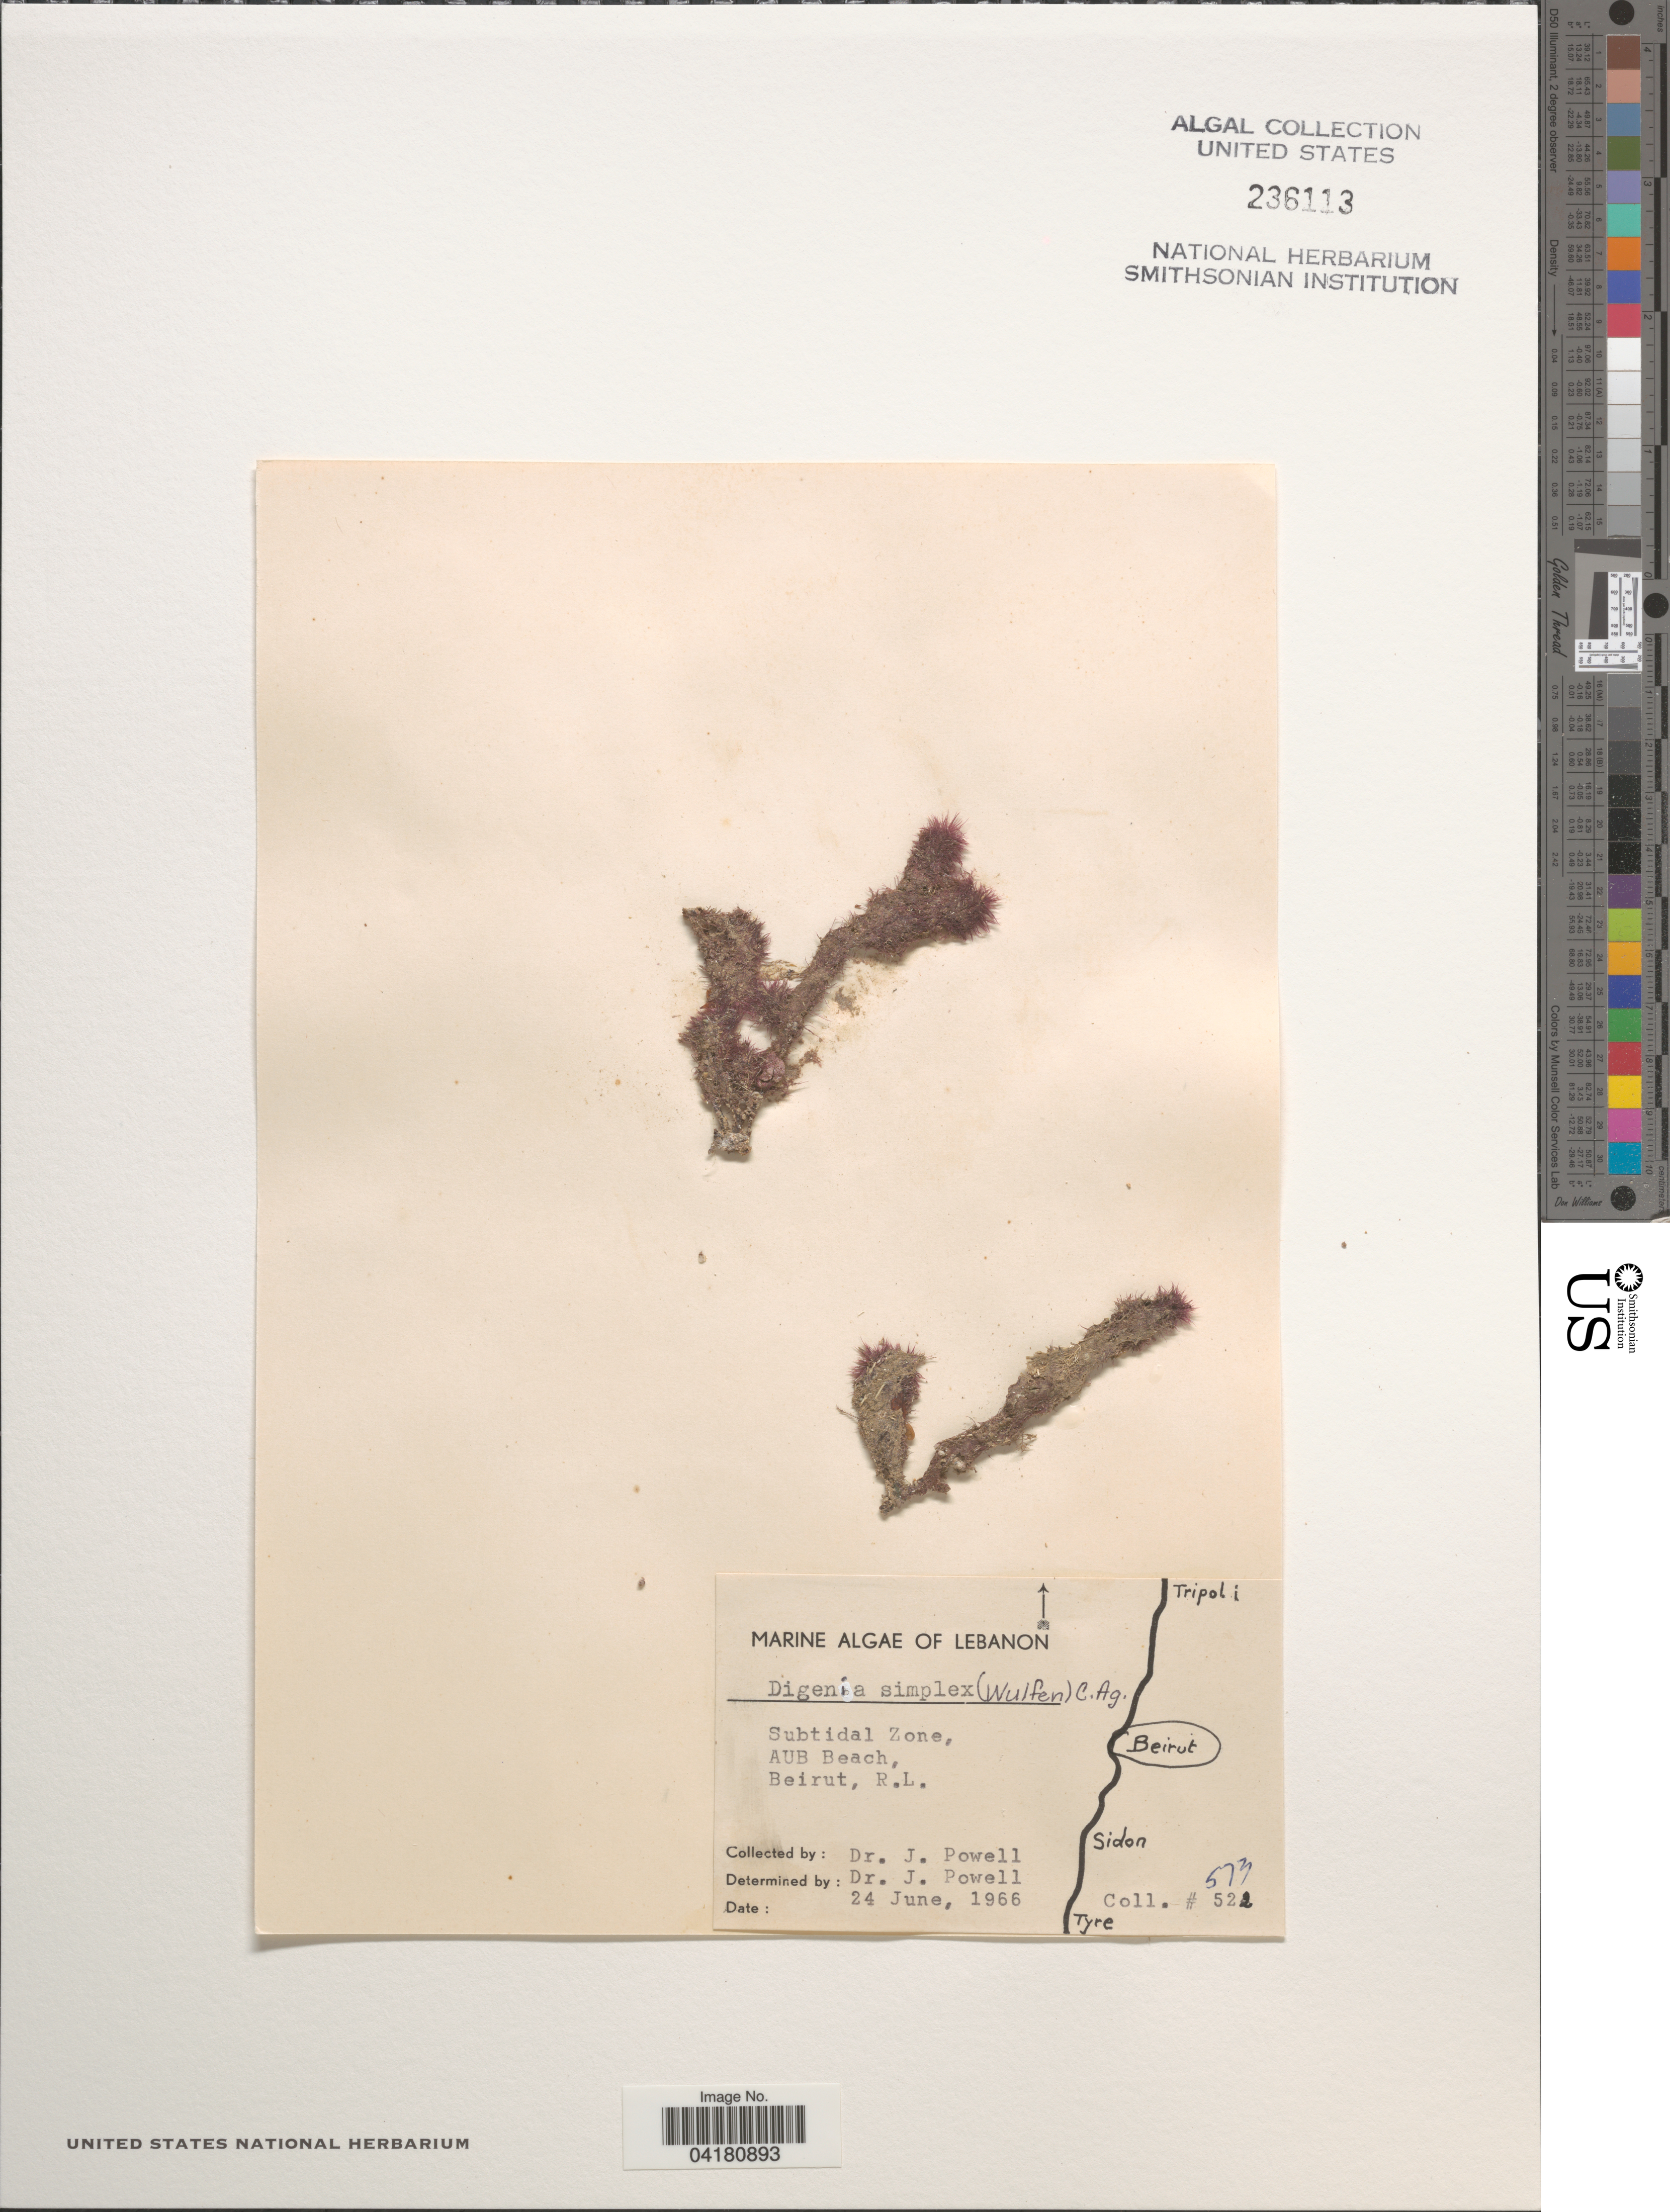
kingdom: Plantae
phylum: Rhodophyta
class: Florideophyceae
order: Ceramiales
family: Rhodomelaceae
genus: Digenea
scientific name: Digenea simplex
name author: (Wulfen) C. Agardh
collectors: J. Powell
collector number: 522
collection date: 1966-06-24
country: Lebanon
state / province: Beyrouth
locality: Subtidal Zone, AUB Beach, Beirut, R.L.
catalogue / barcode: US 236113